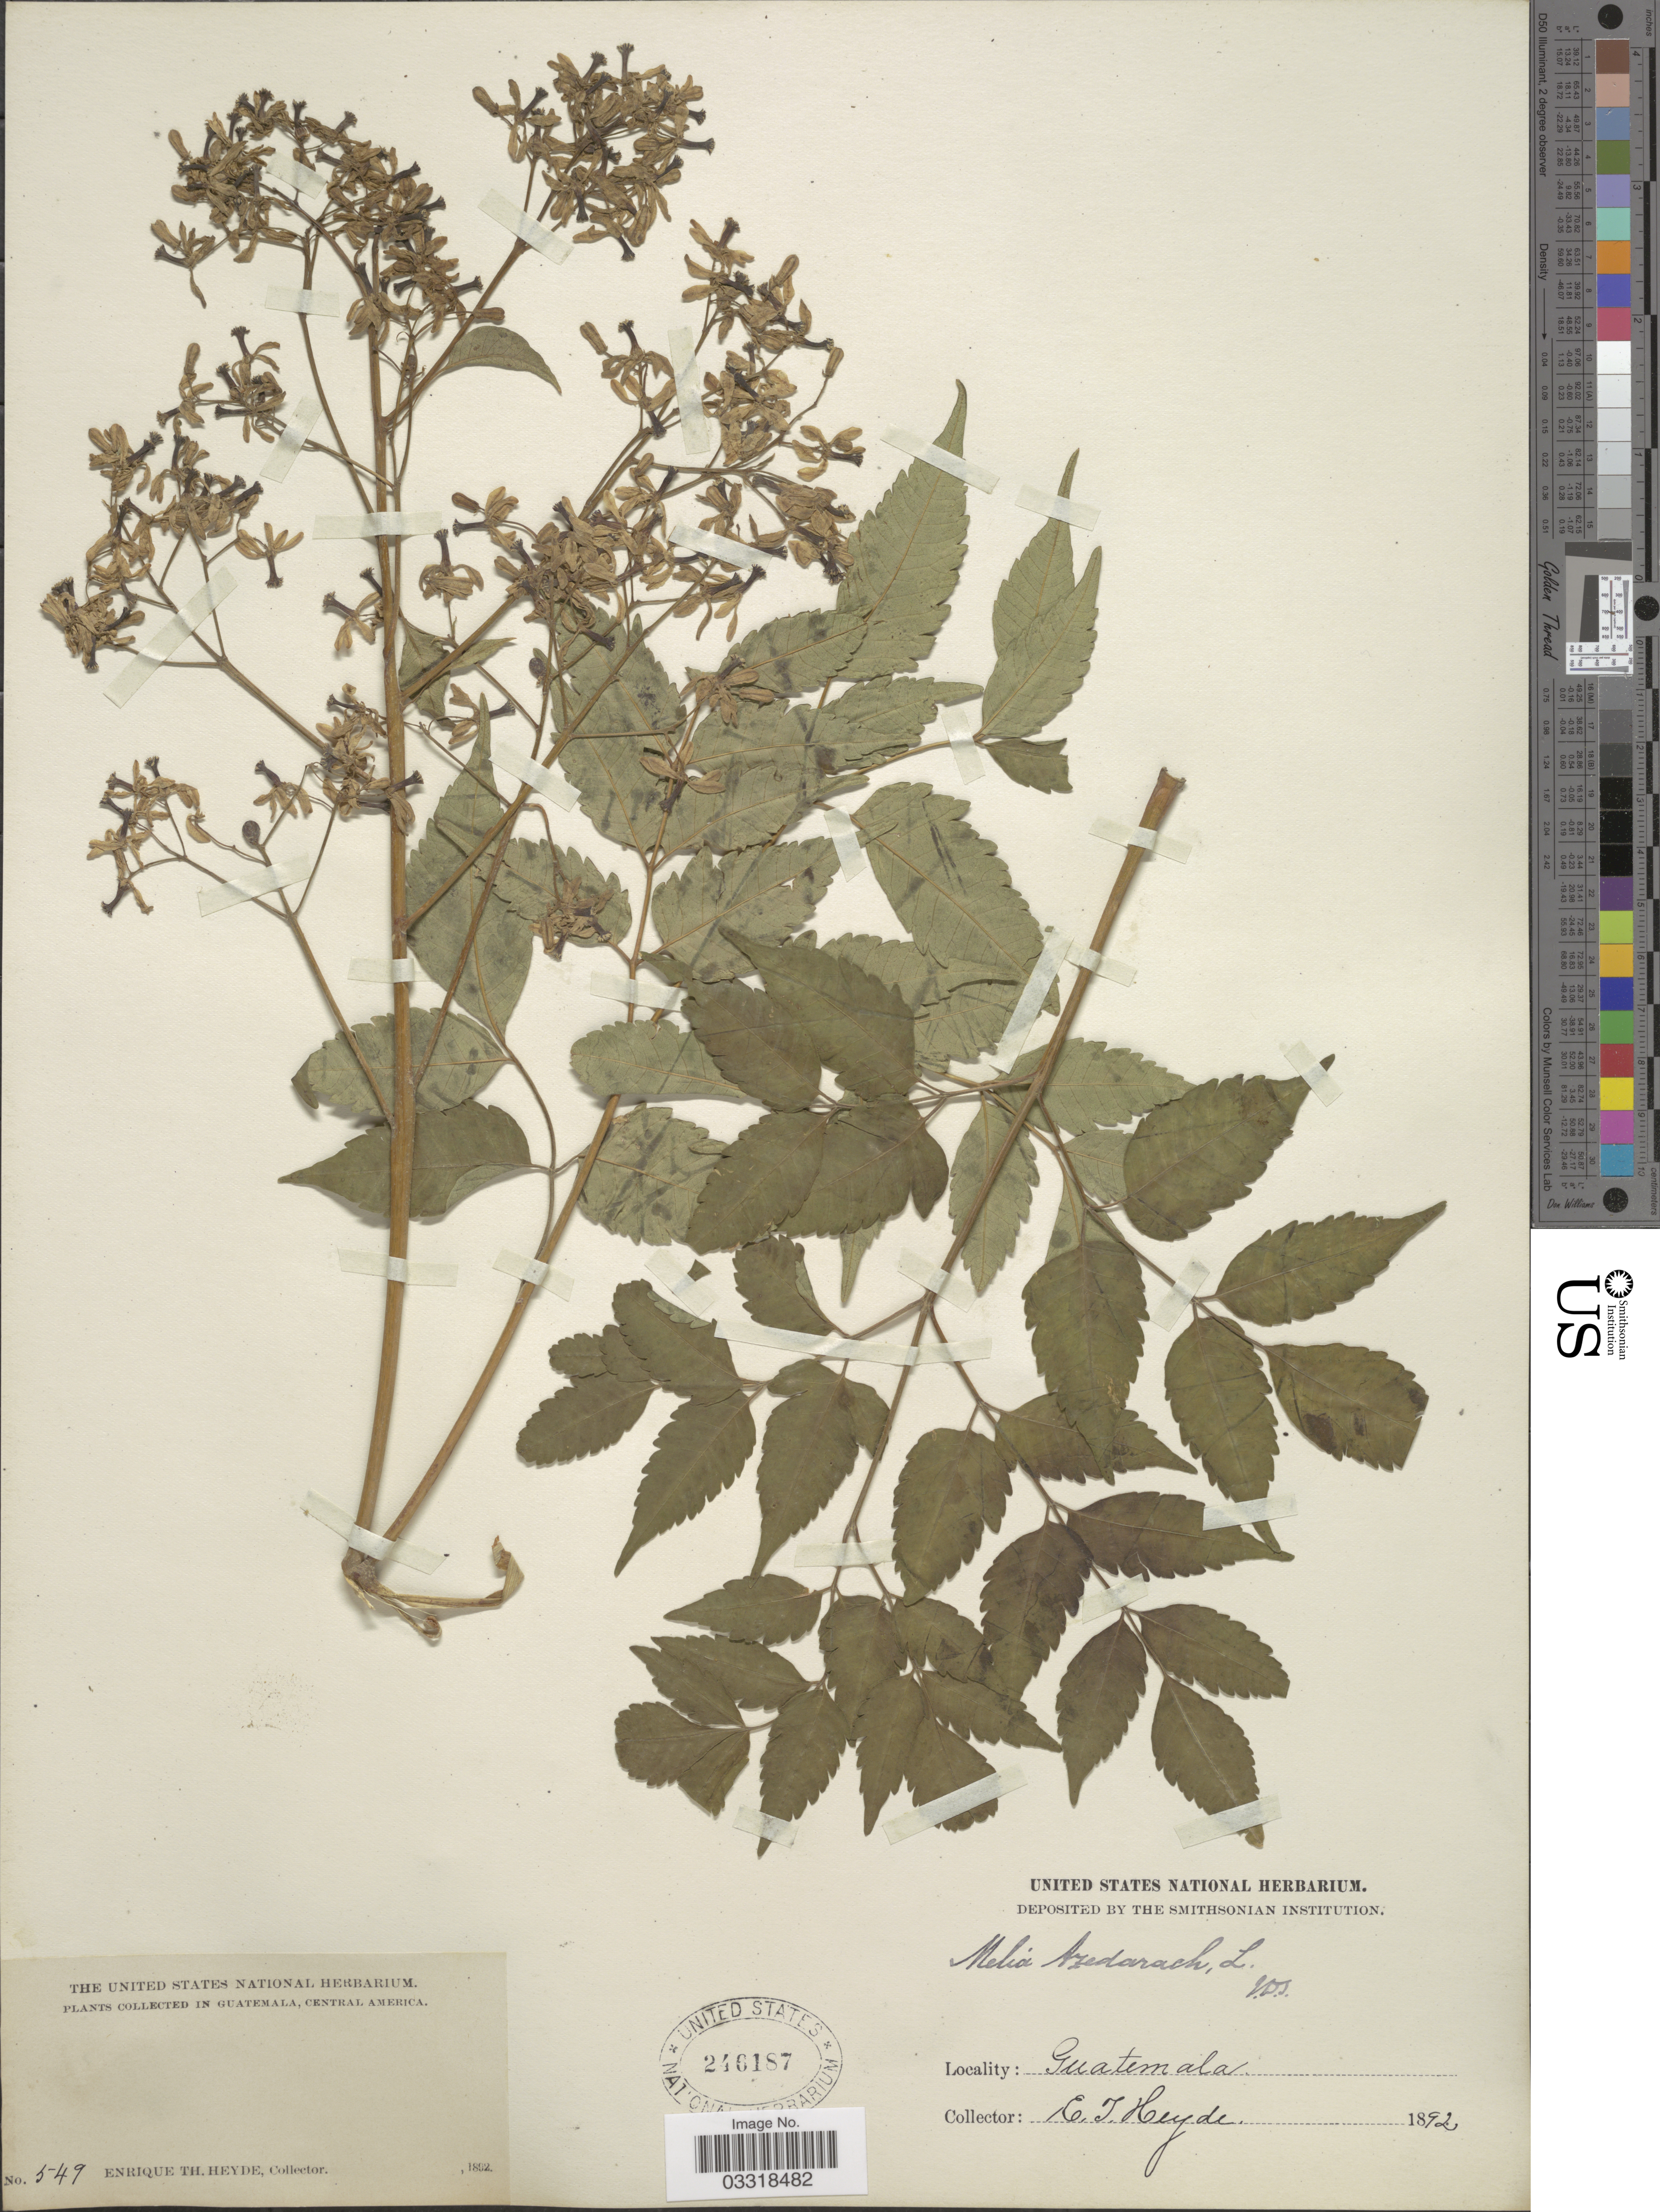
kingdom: Plantae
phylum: Tracheophyta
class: Magnoliopsida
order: Sapindales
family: Meliaceae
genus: Melia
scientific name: Melia azedarach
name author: L.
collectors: E. T. Heyde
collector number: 549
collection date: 1892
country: Guatemala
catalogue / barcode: US 246187